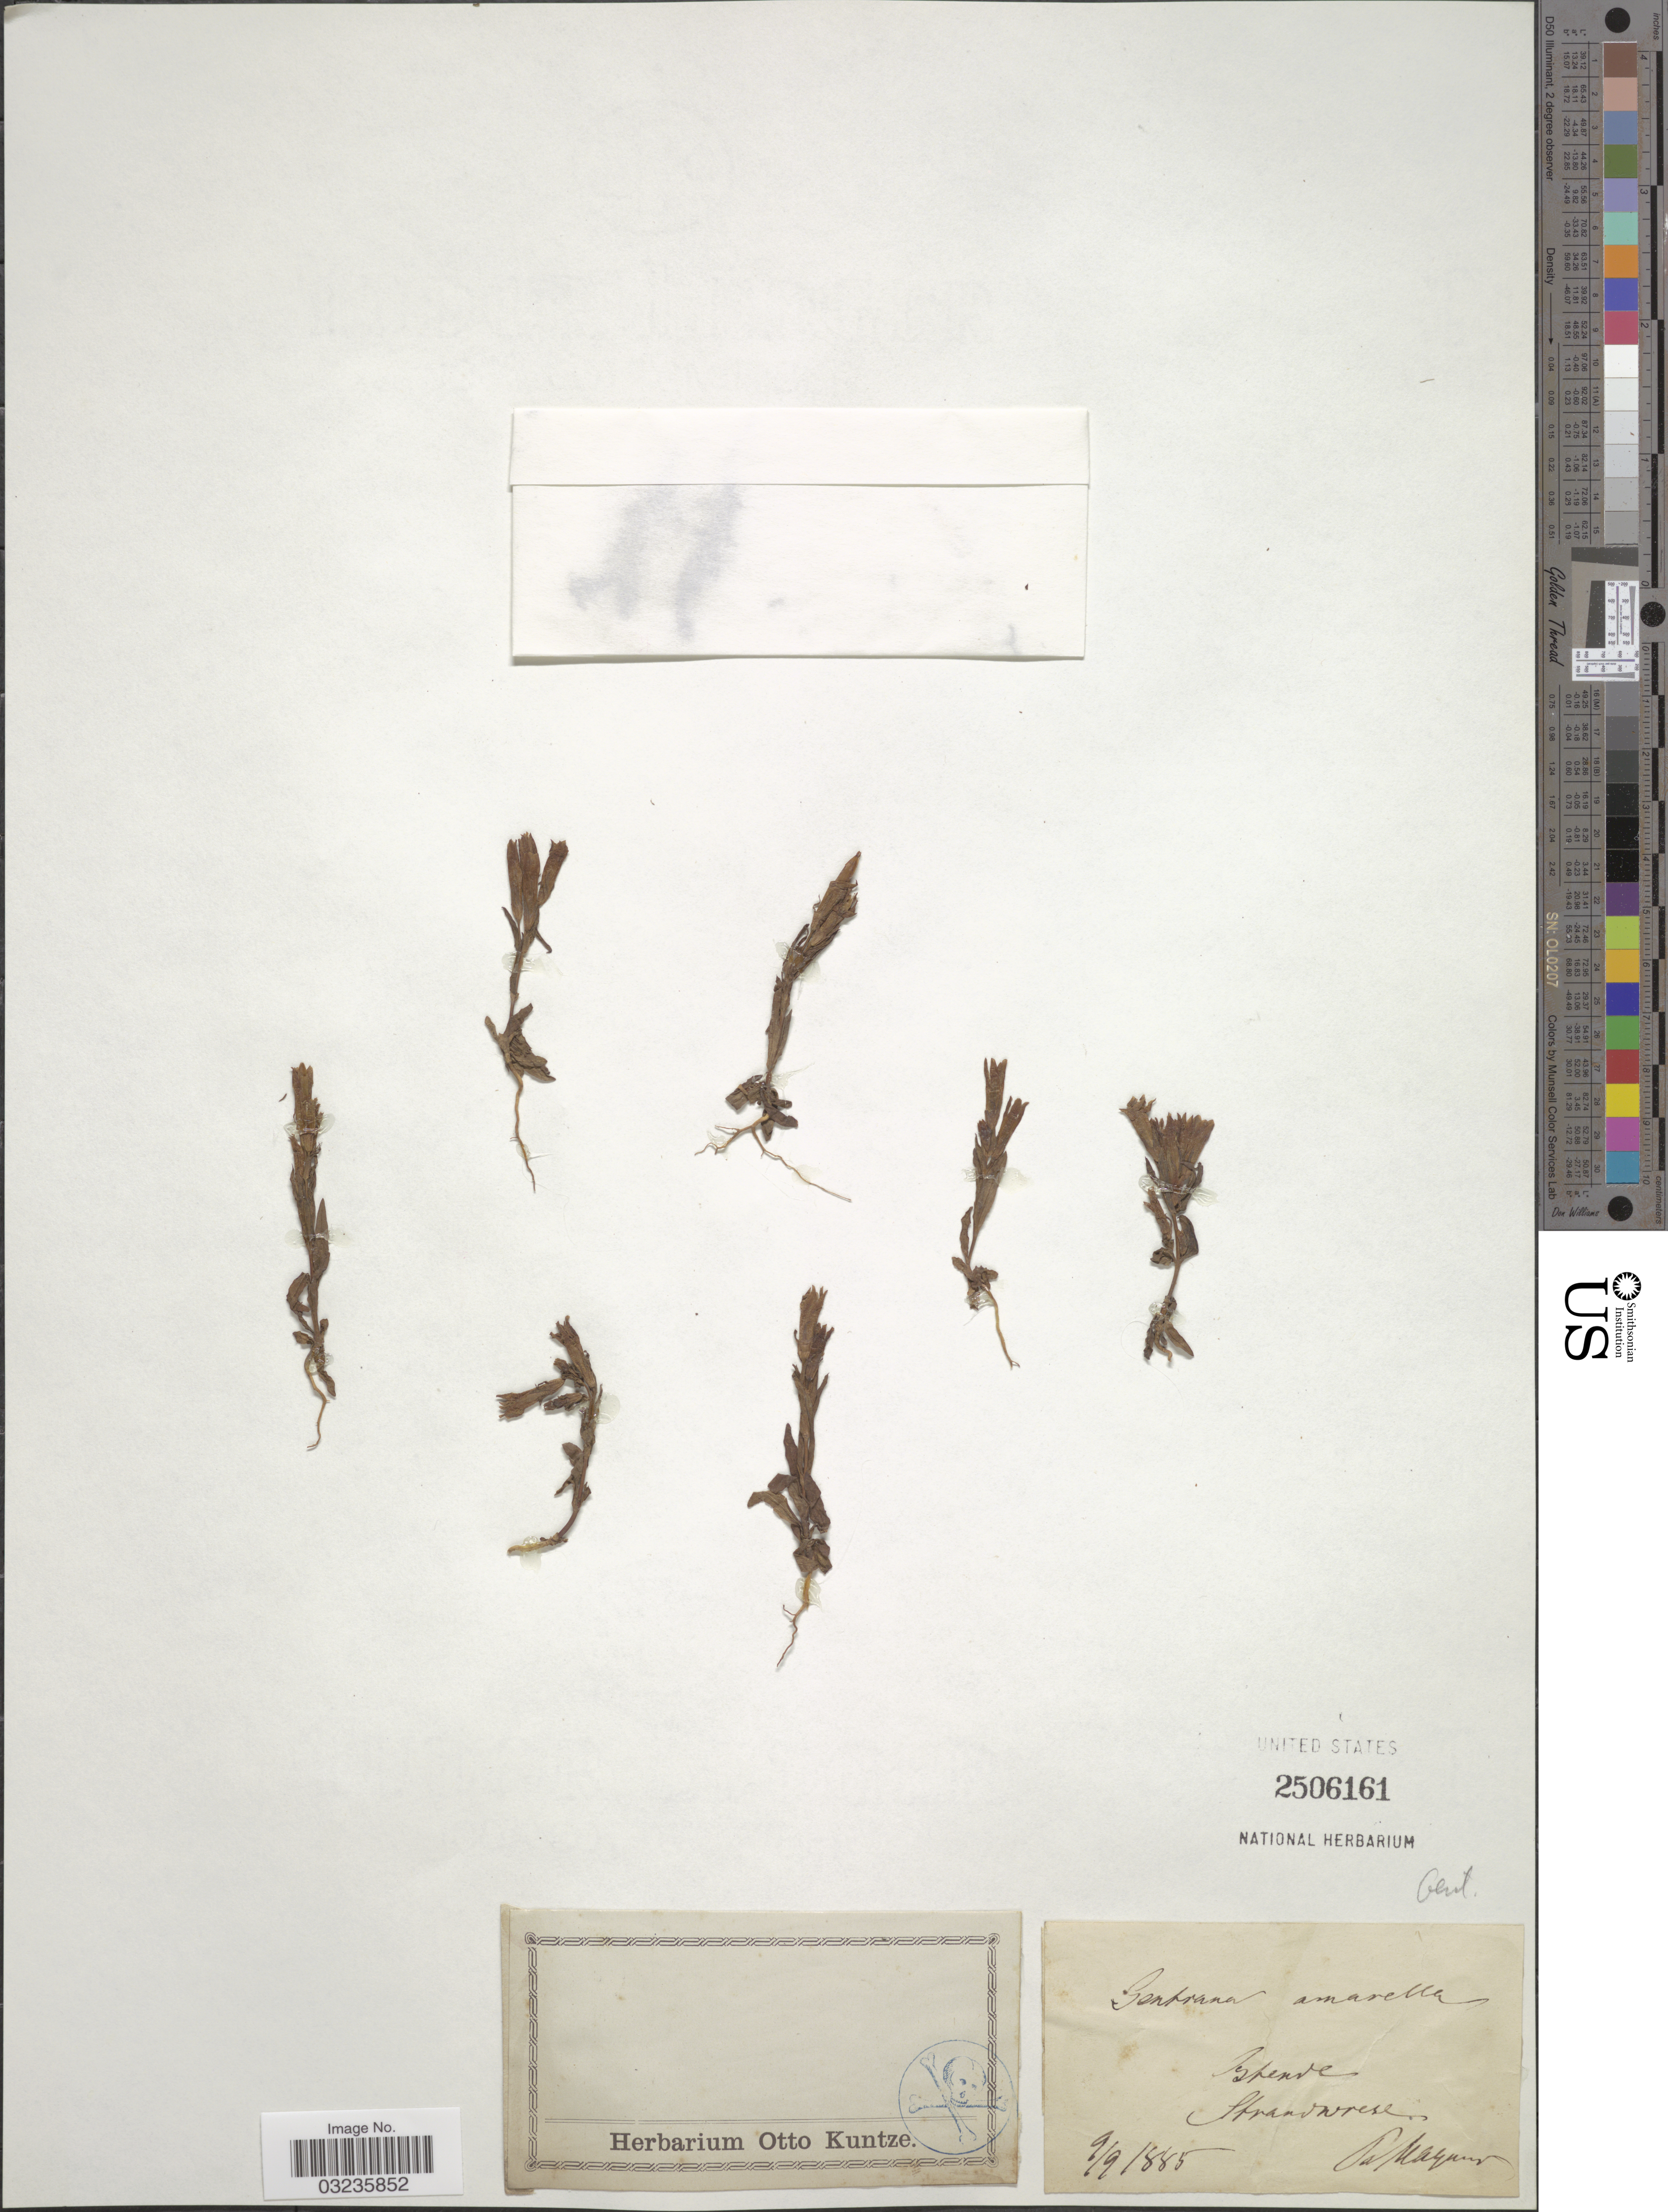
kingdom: Plantae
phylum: Tracheophyta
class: Magnoliopsida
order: Gentianales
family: Gentianaceae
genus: Gentiana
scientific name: Gentiana amarella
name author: L.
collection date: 1885-09-09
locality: Brende [interpreted]. Strandwiese.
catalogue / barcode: US 2506161